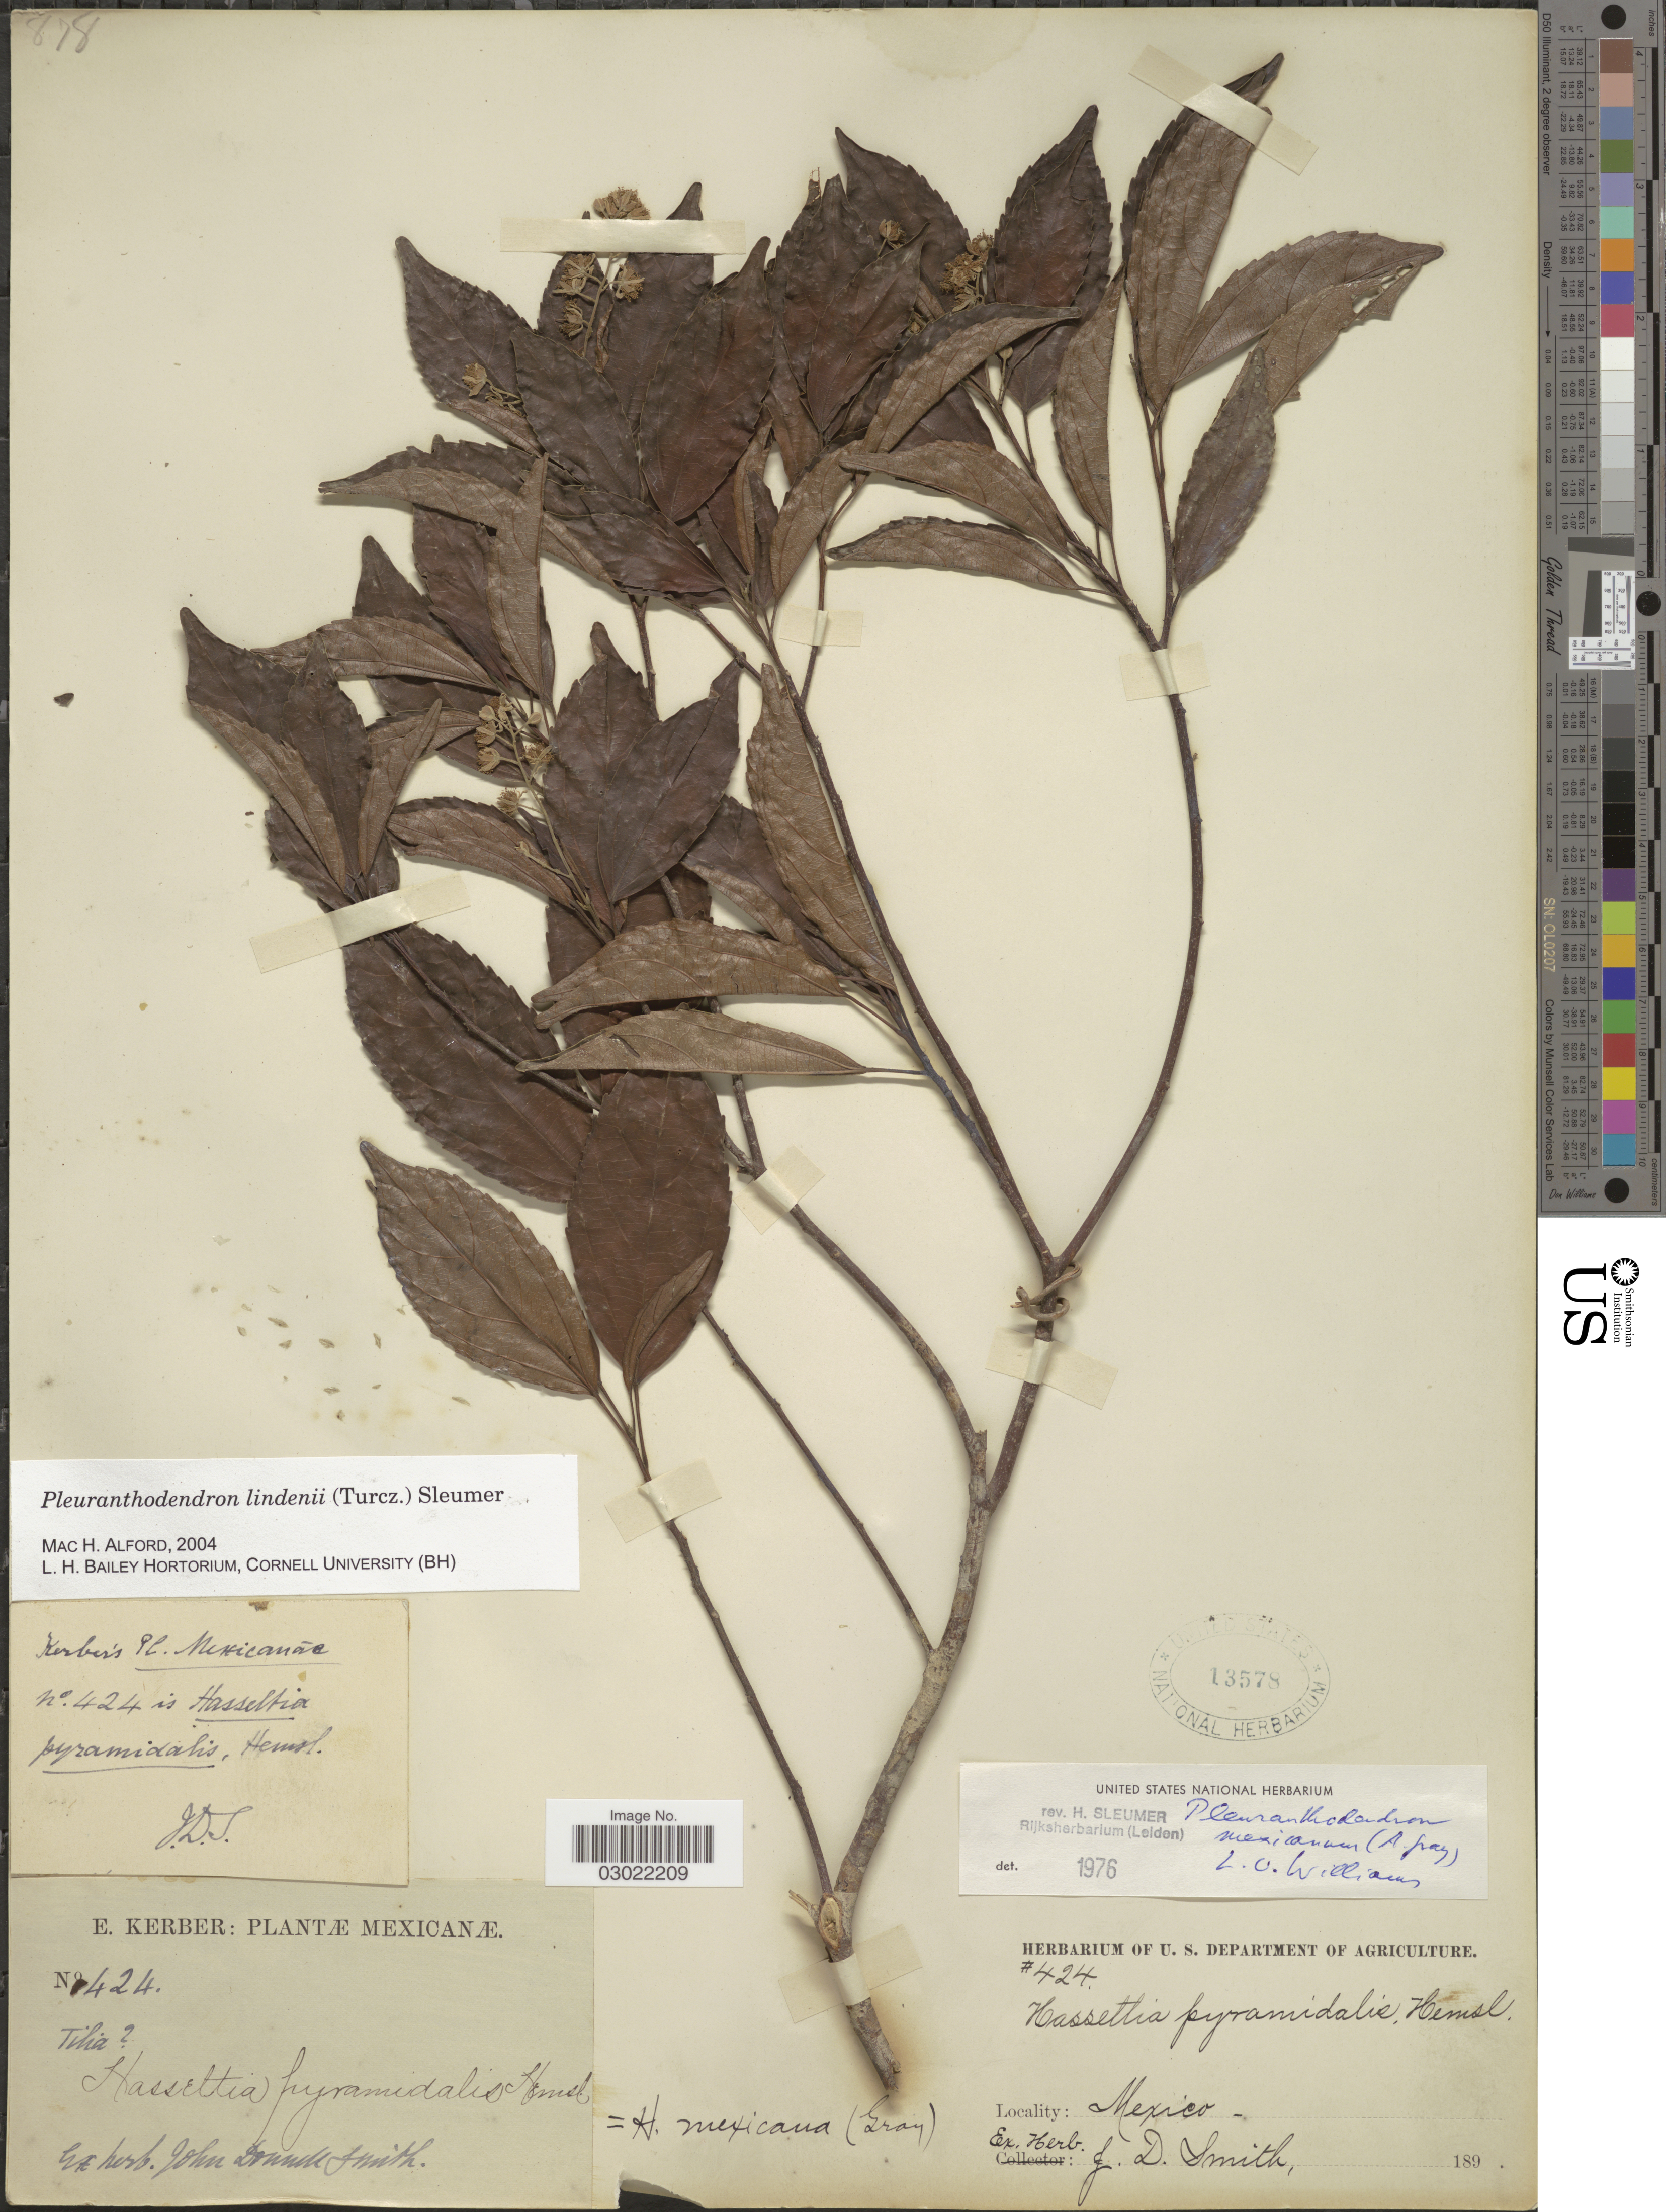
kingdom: Plantae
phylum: Tracheophyta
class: Magnoliopsida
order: Malpighiales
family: Salicaceae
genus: Pleuranthodendron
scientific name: Pleuranthodendron lindenii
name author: (Turcz.) Sleumer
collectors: E. Kerber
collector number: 424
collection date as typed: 189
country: Mexico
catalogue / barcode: US 13578